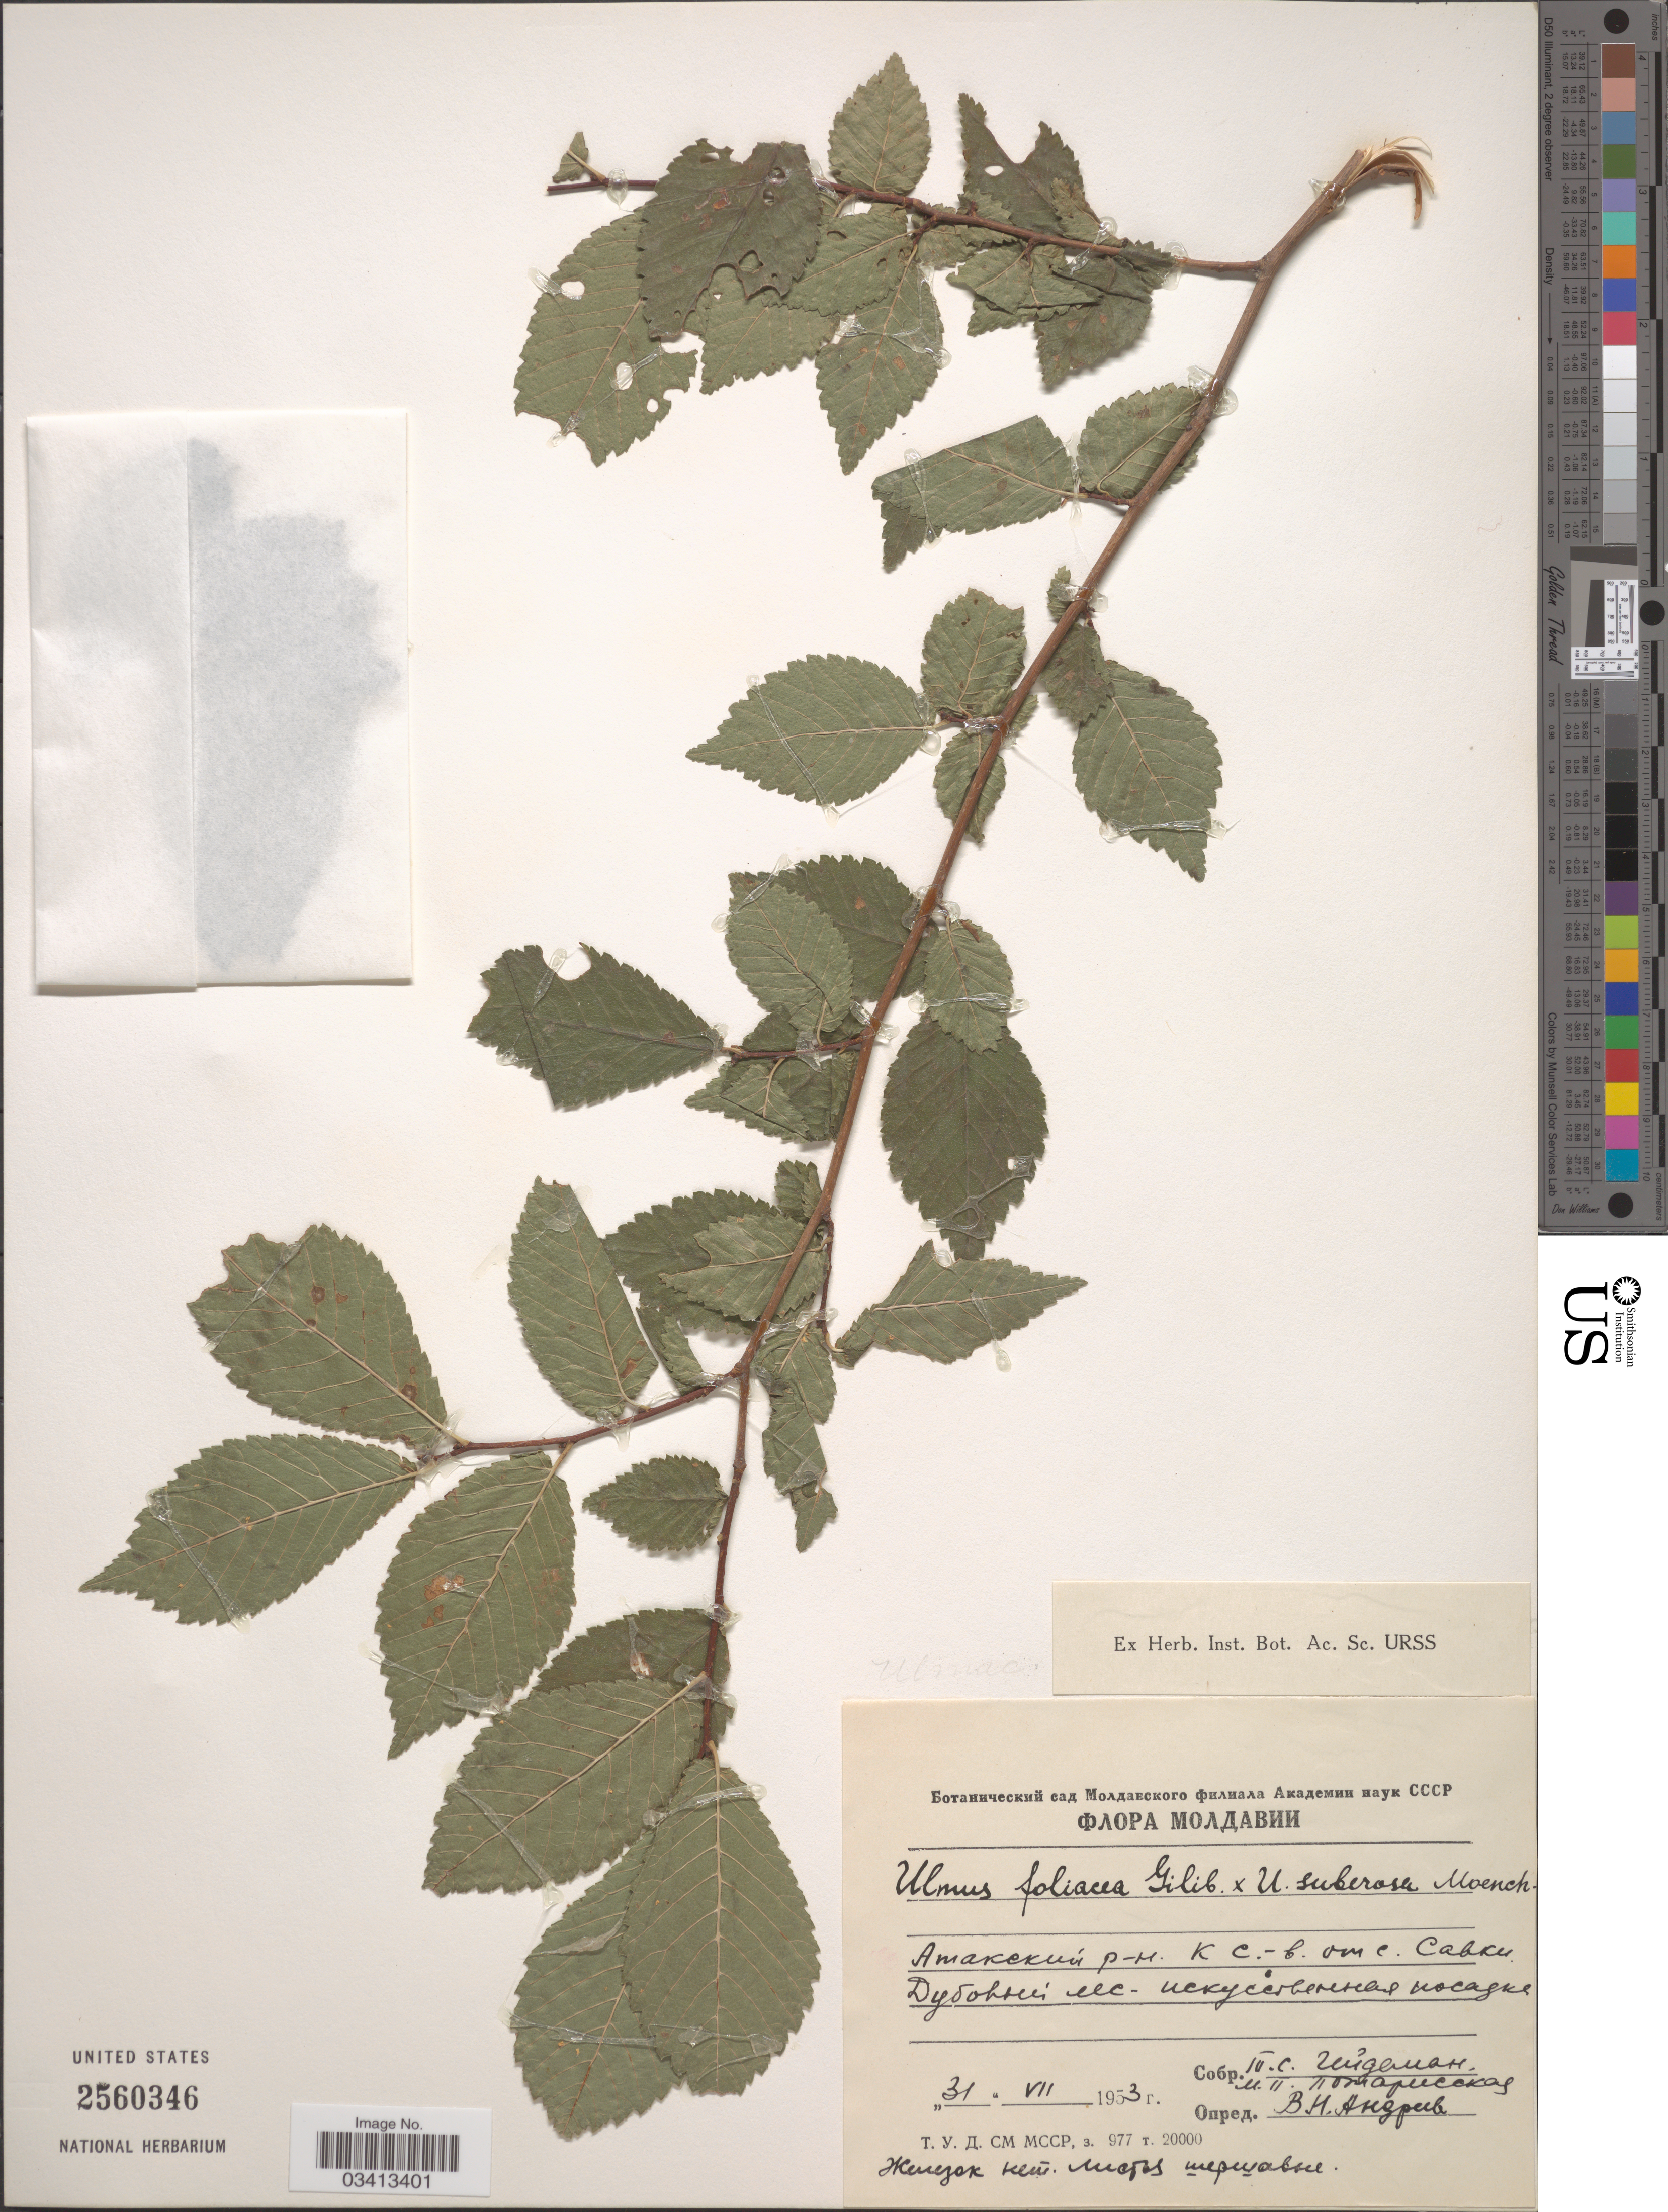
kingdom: Plantae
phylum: Tracheophyta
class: Magnoliopsida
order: Rosales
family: Ulmaceae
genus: Ulmus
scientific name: Ulmus foliacea x U. suberosa Moench.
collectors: T. Geideman & M. Pozharisskaya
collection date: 1953-07-31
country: Moldova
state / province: Ocnita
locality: SE of village Sauca.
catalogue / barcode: US 2560346